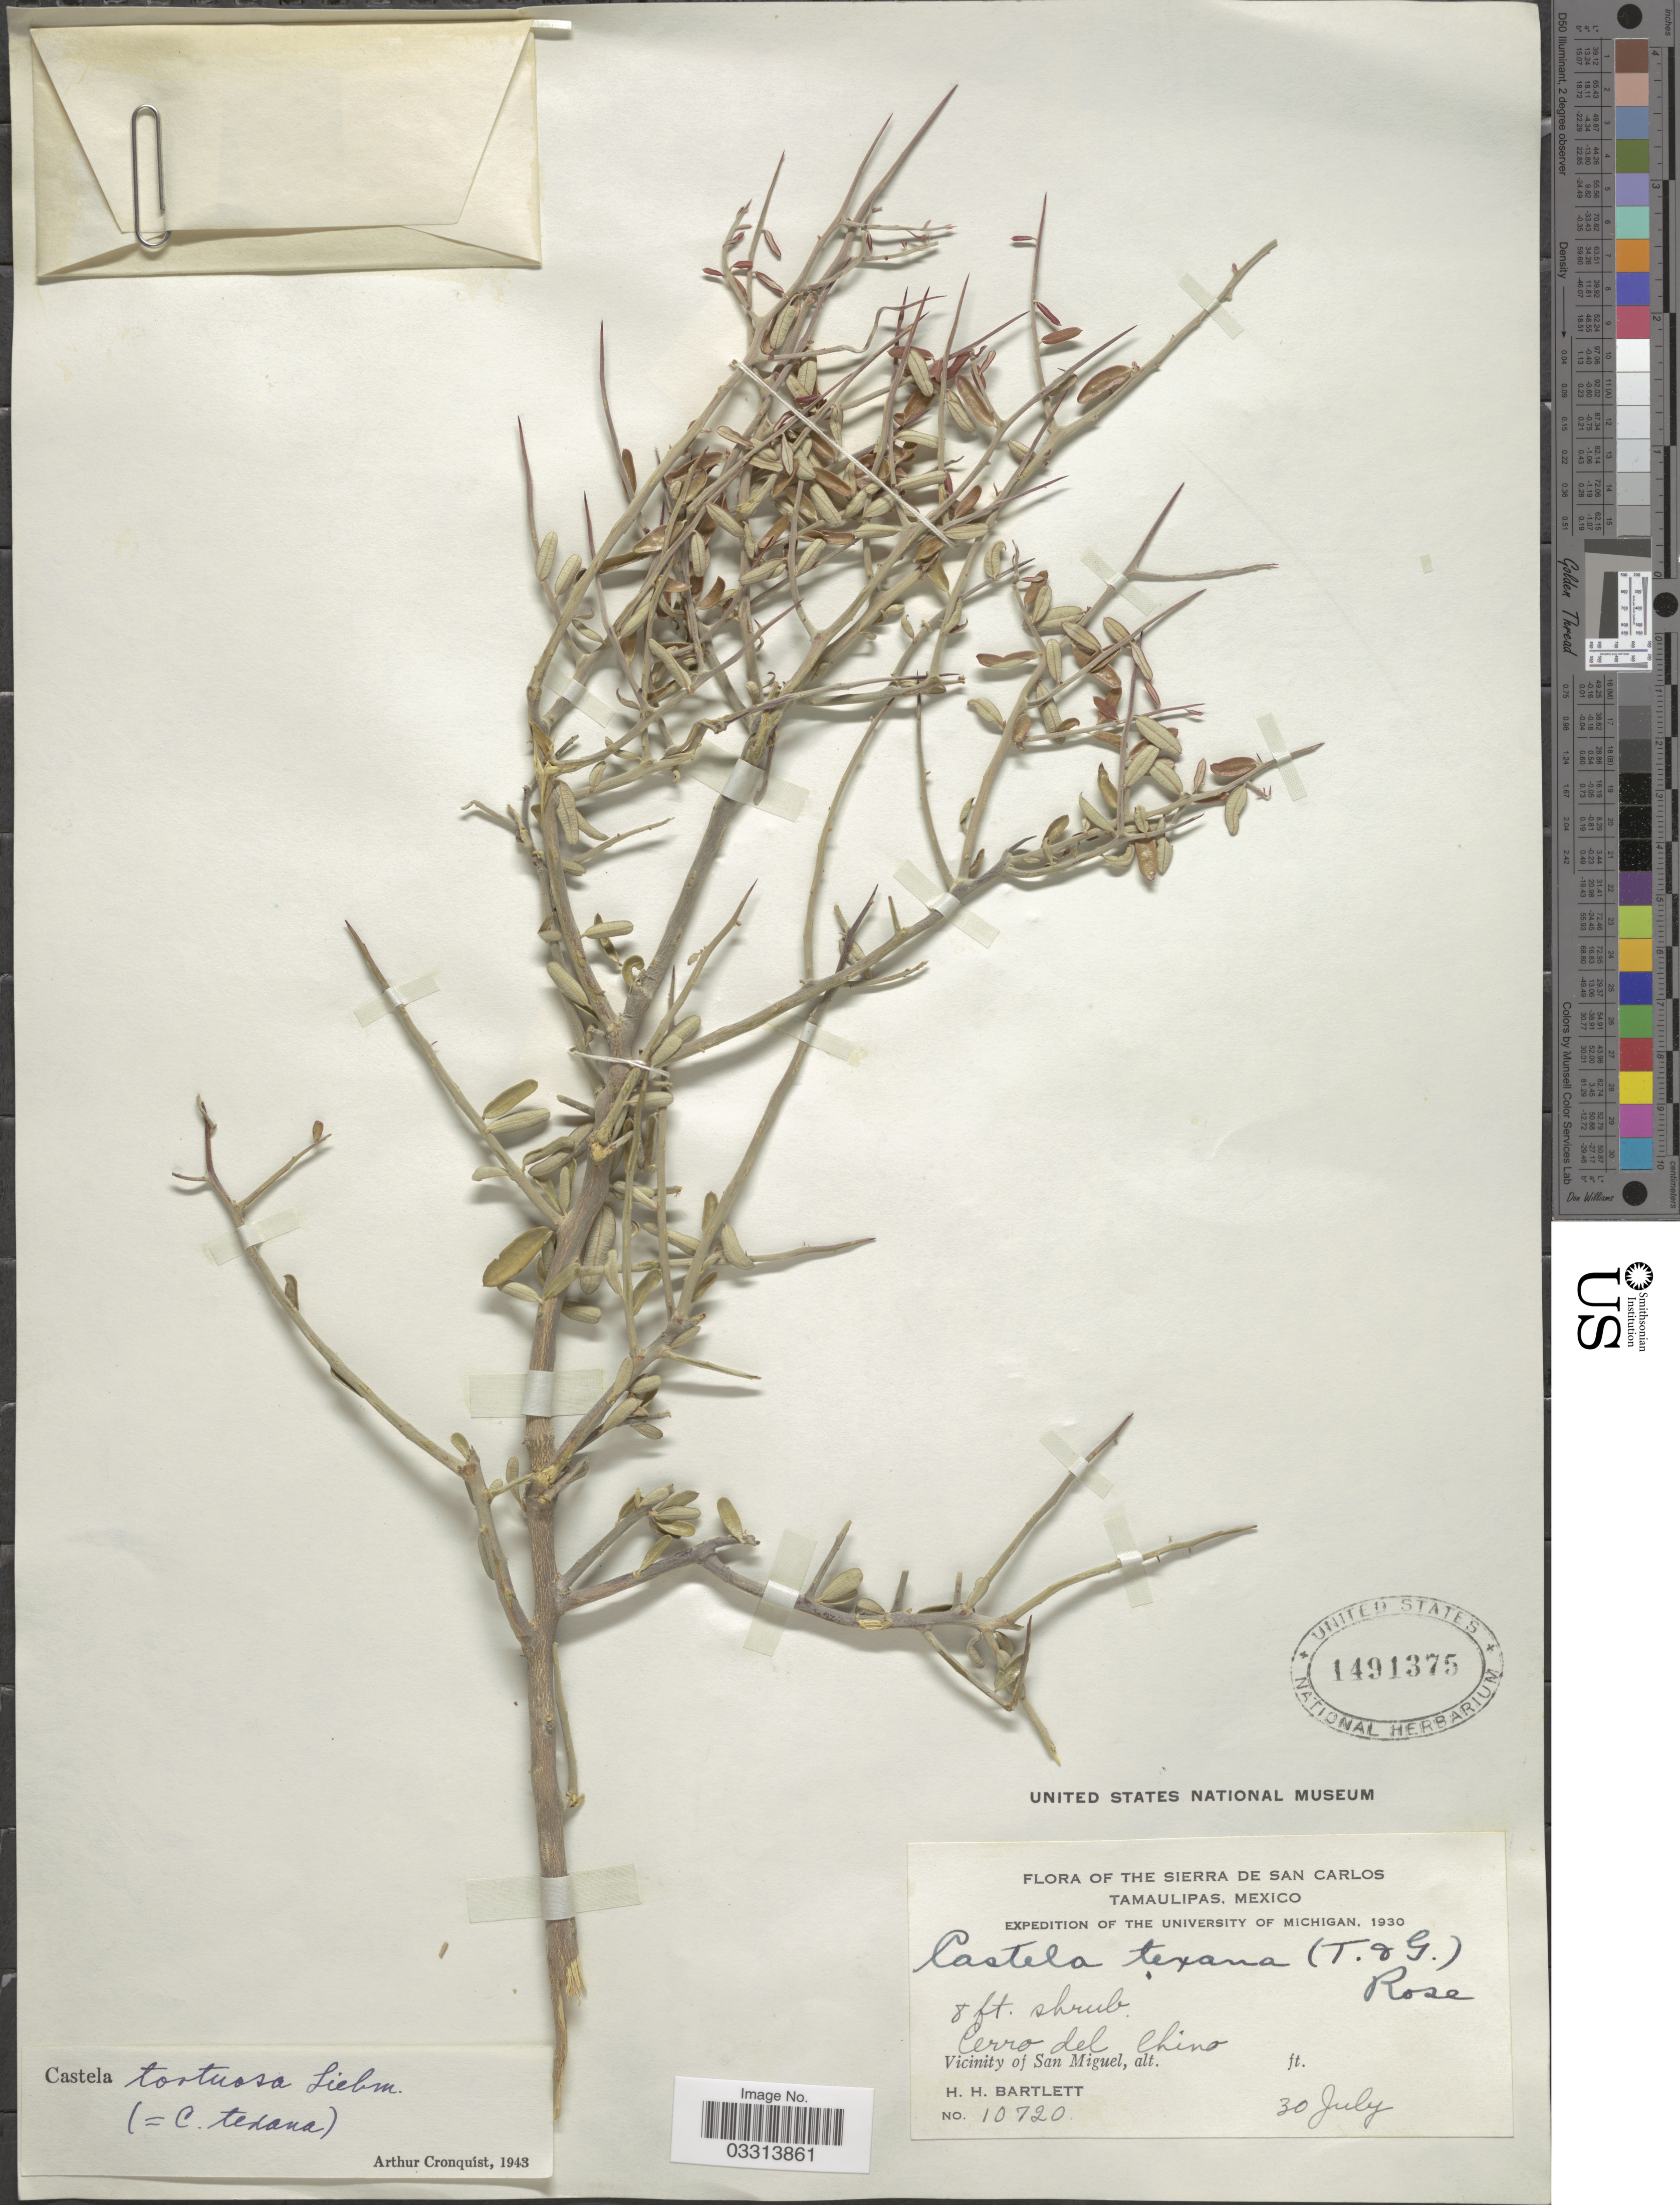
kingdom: Plantae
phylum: Tracheophyta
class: Magnoliopsida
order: Sapindales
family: Simaroubaceae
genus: Castela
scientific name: Castela tortuosa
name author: Liebm.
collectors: H. H. Bartlett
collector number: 10720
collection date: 1930-07-30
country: Mexico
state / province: Tamaulipas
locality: The Sierra de San Carlos, Cerro del Chino, Vicinity of San Miguel.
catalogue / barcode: US 1491375